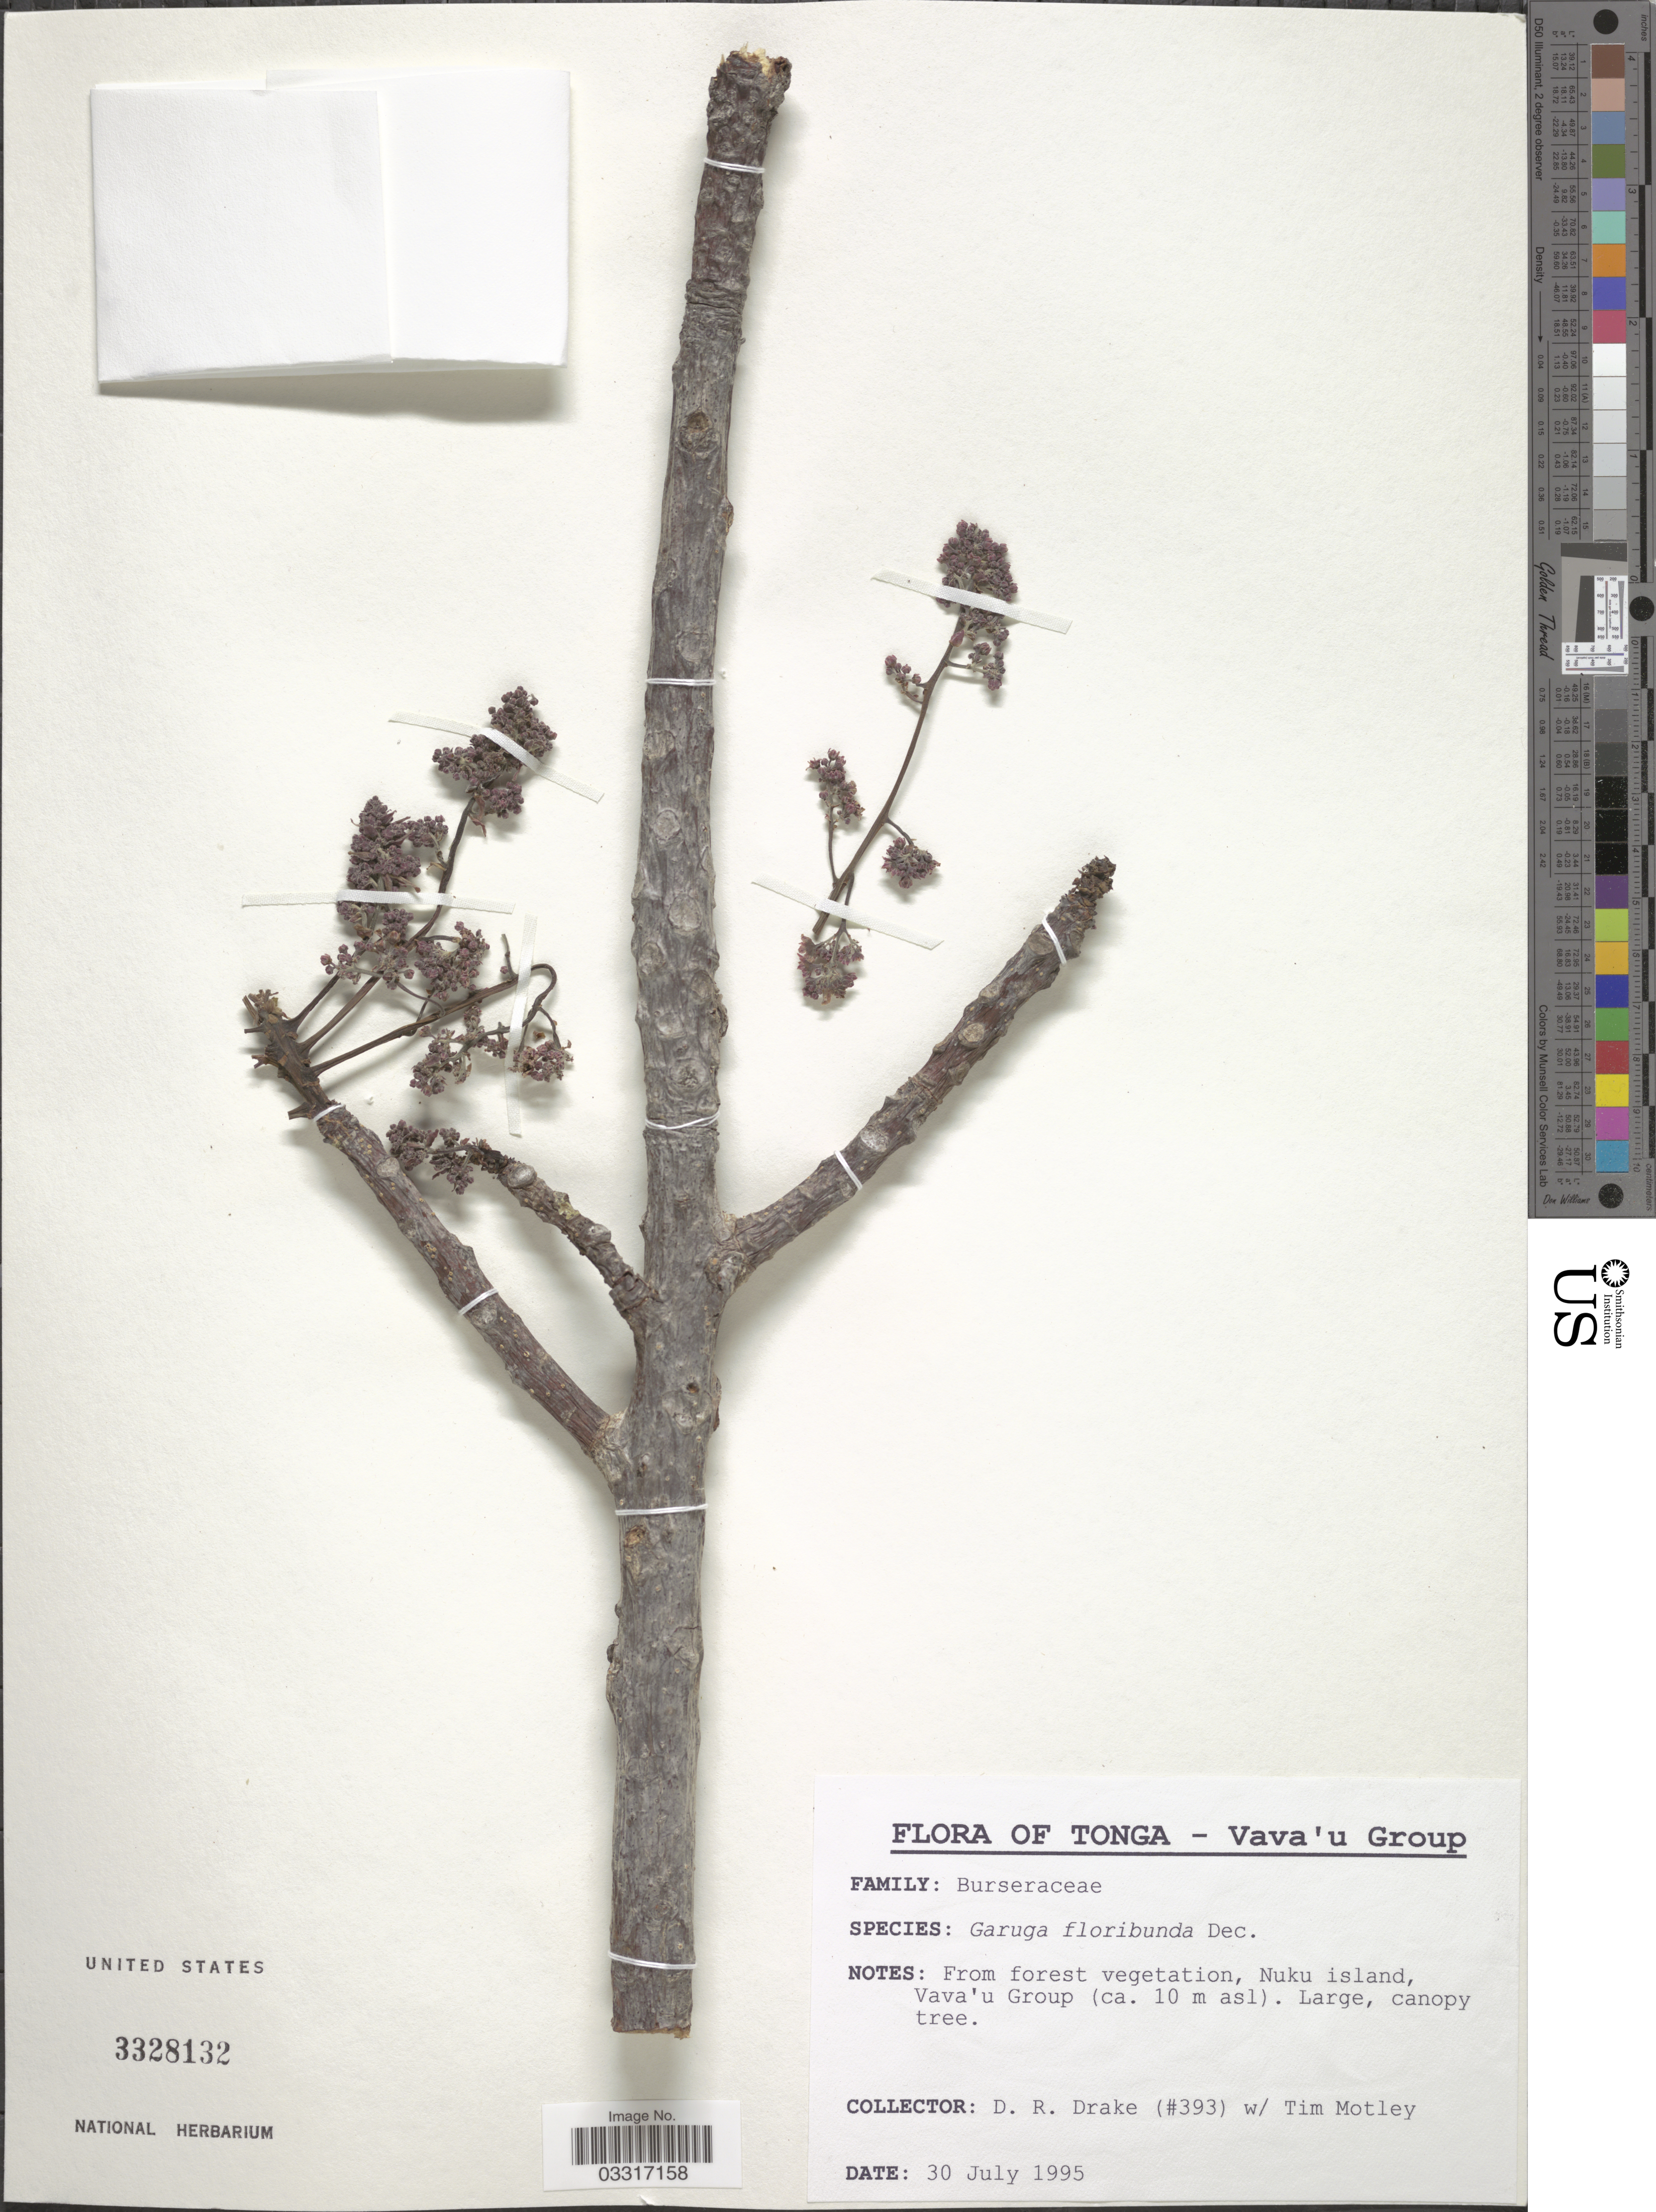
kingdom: Plantae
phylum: Tracheophyta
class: Magnoliopsida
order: Sapindales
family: Burseraceae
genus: Garuga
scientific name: Garuga floribunda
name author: Decne.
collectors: D.R. Drake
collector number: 393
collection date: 1995-07-30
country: Tonga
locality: Vava'u Group. From forest vegetation, Nuku island, Vava'u Group.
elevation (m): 10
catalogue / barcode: US 3328132